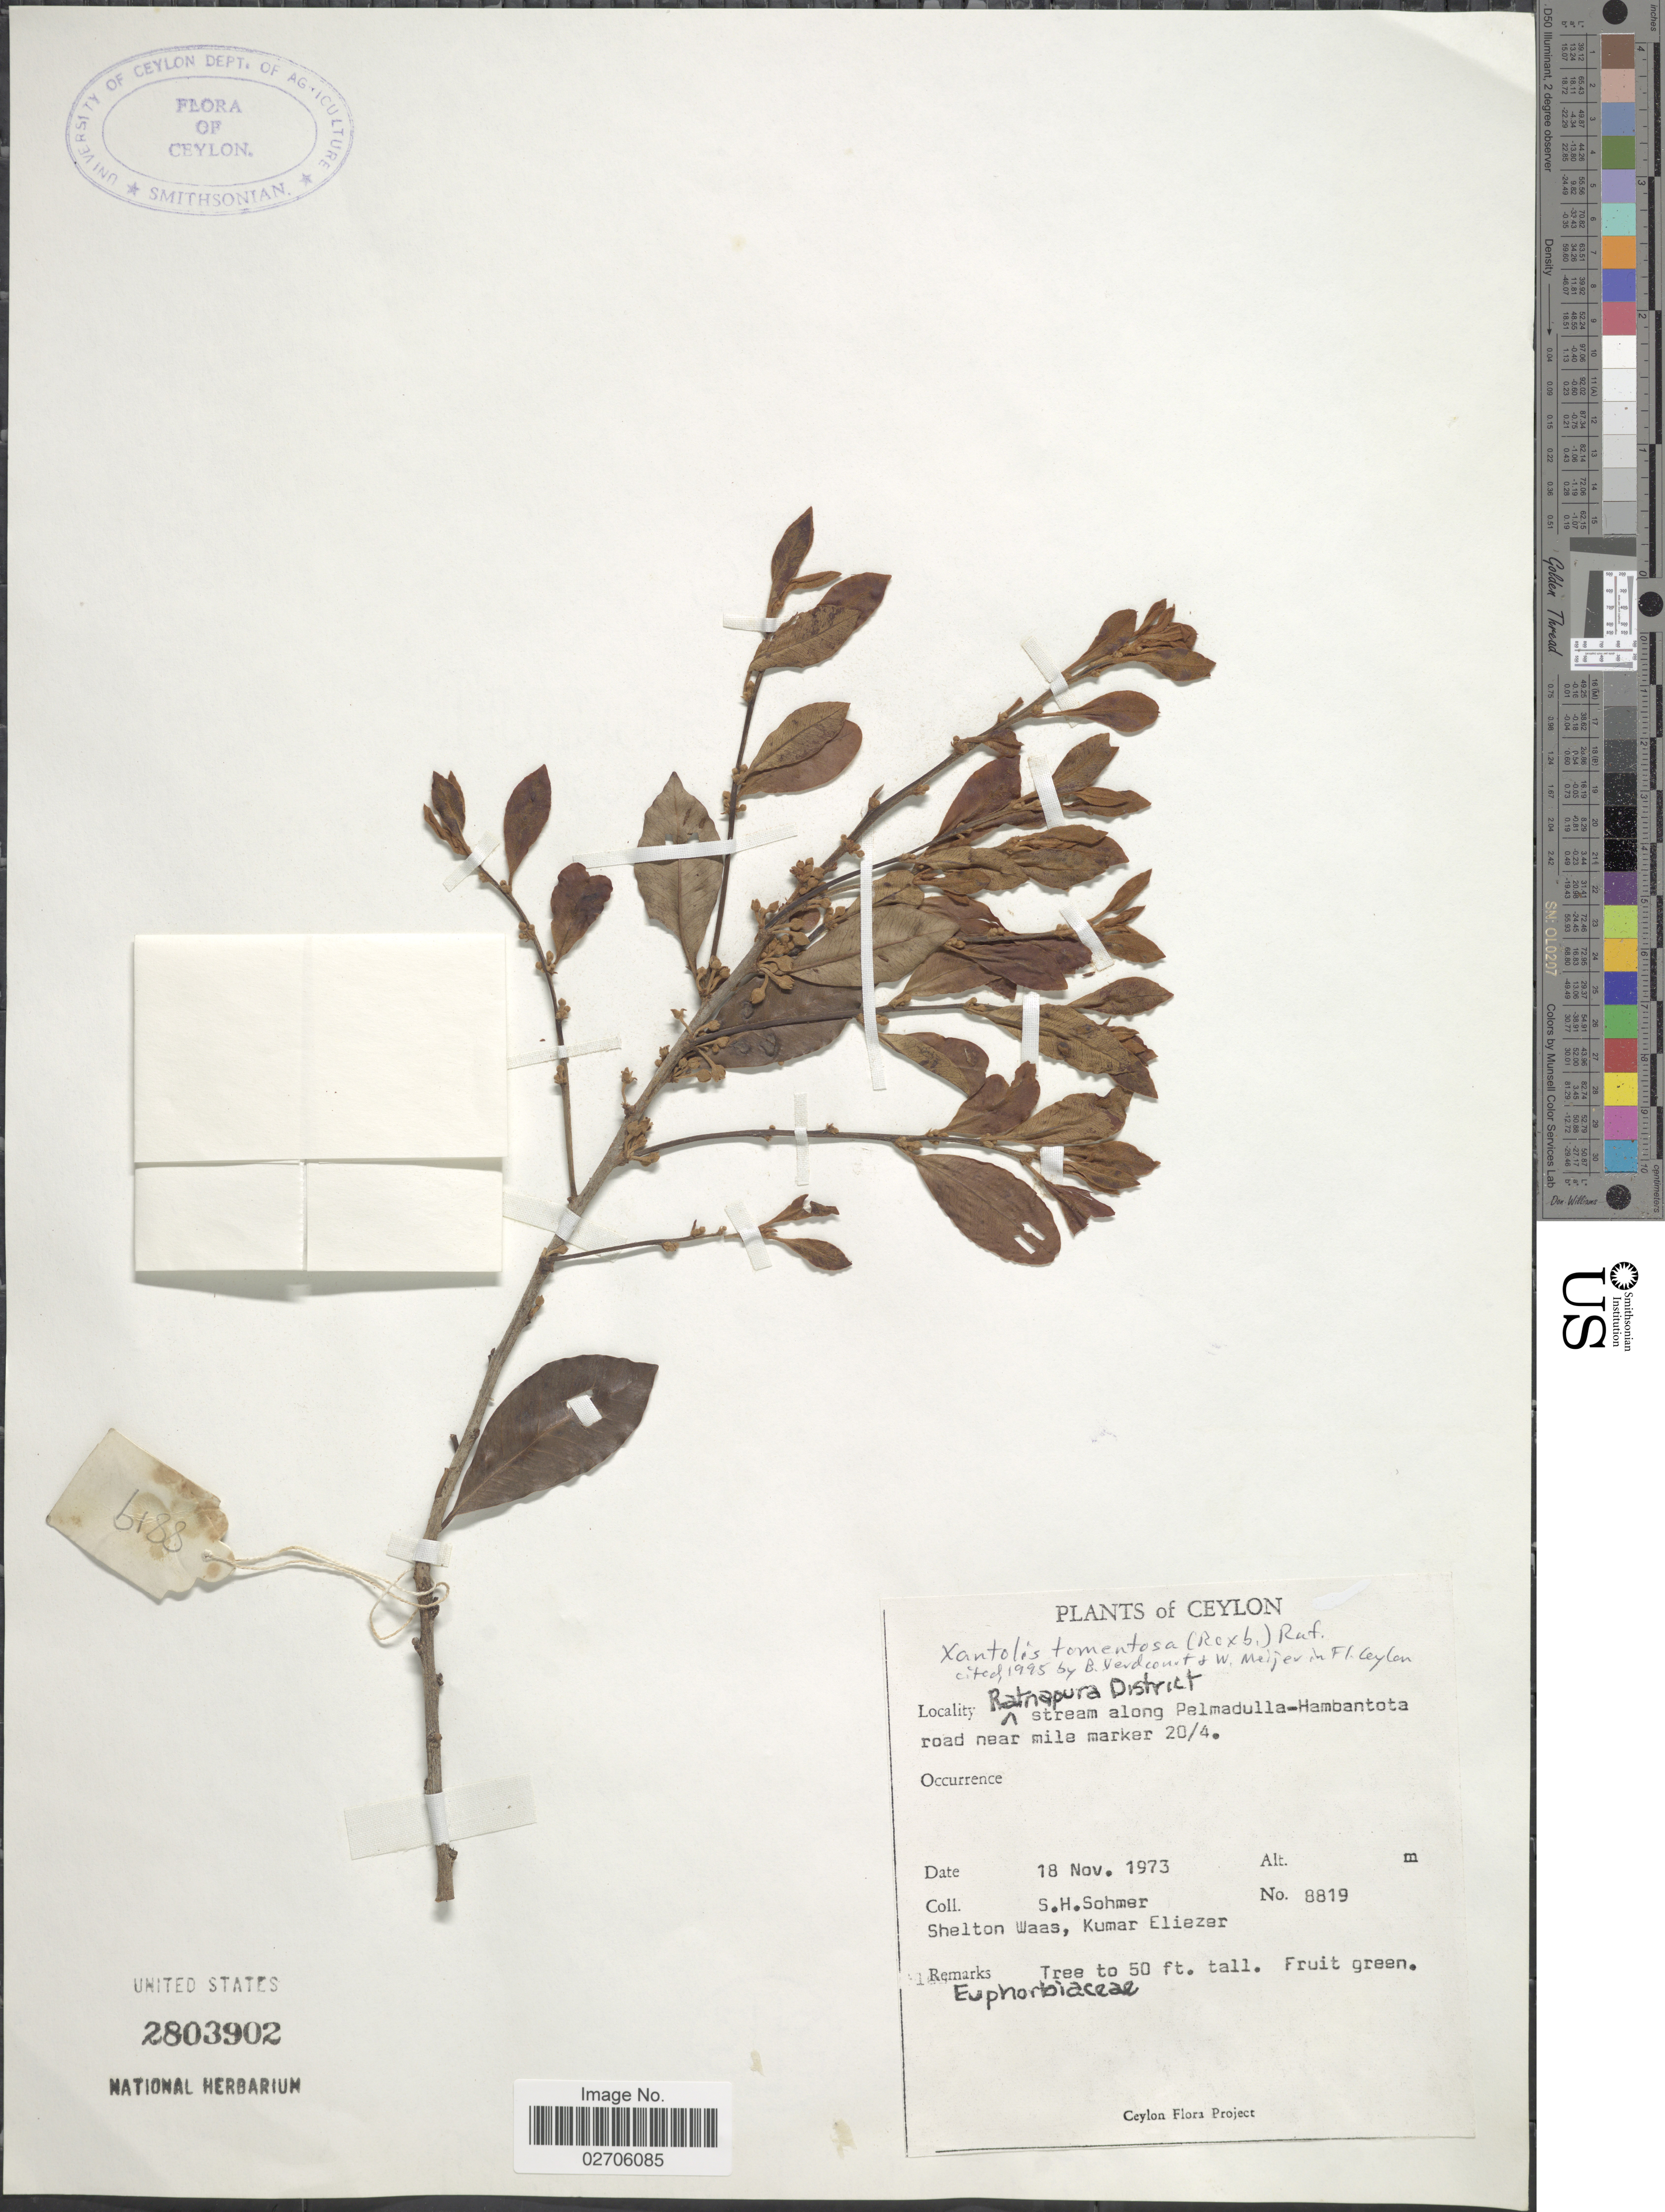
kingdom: Plantae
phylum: Tracheophyta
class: Magnoliopsida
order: Ericales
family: Sapotaceae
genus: Xantolis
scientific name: Xantolis tomentosa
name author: (Roxb.) Raf.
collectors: S. H. Sohmer, S. Waas & K. Eliezer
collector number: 8819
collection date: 1973-11-18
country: Sri Lanka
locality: Ceylon. Ratnapura District stream along Pelmadulla-Hambantota Road; near marker 20/4.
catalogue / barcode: US 2803902